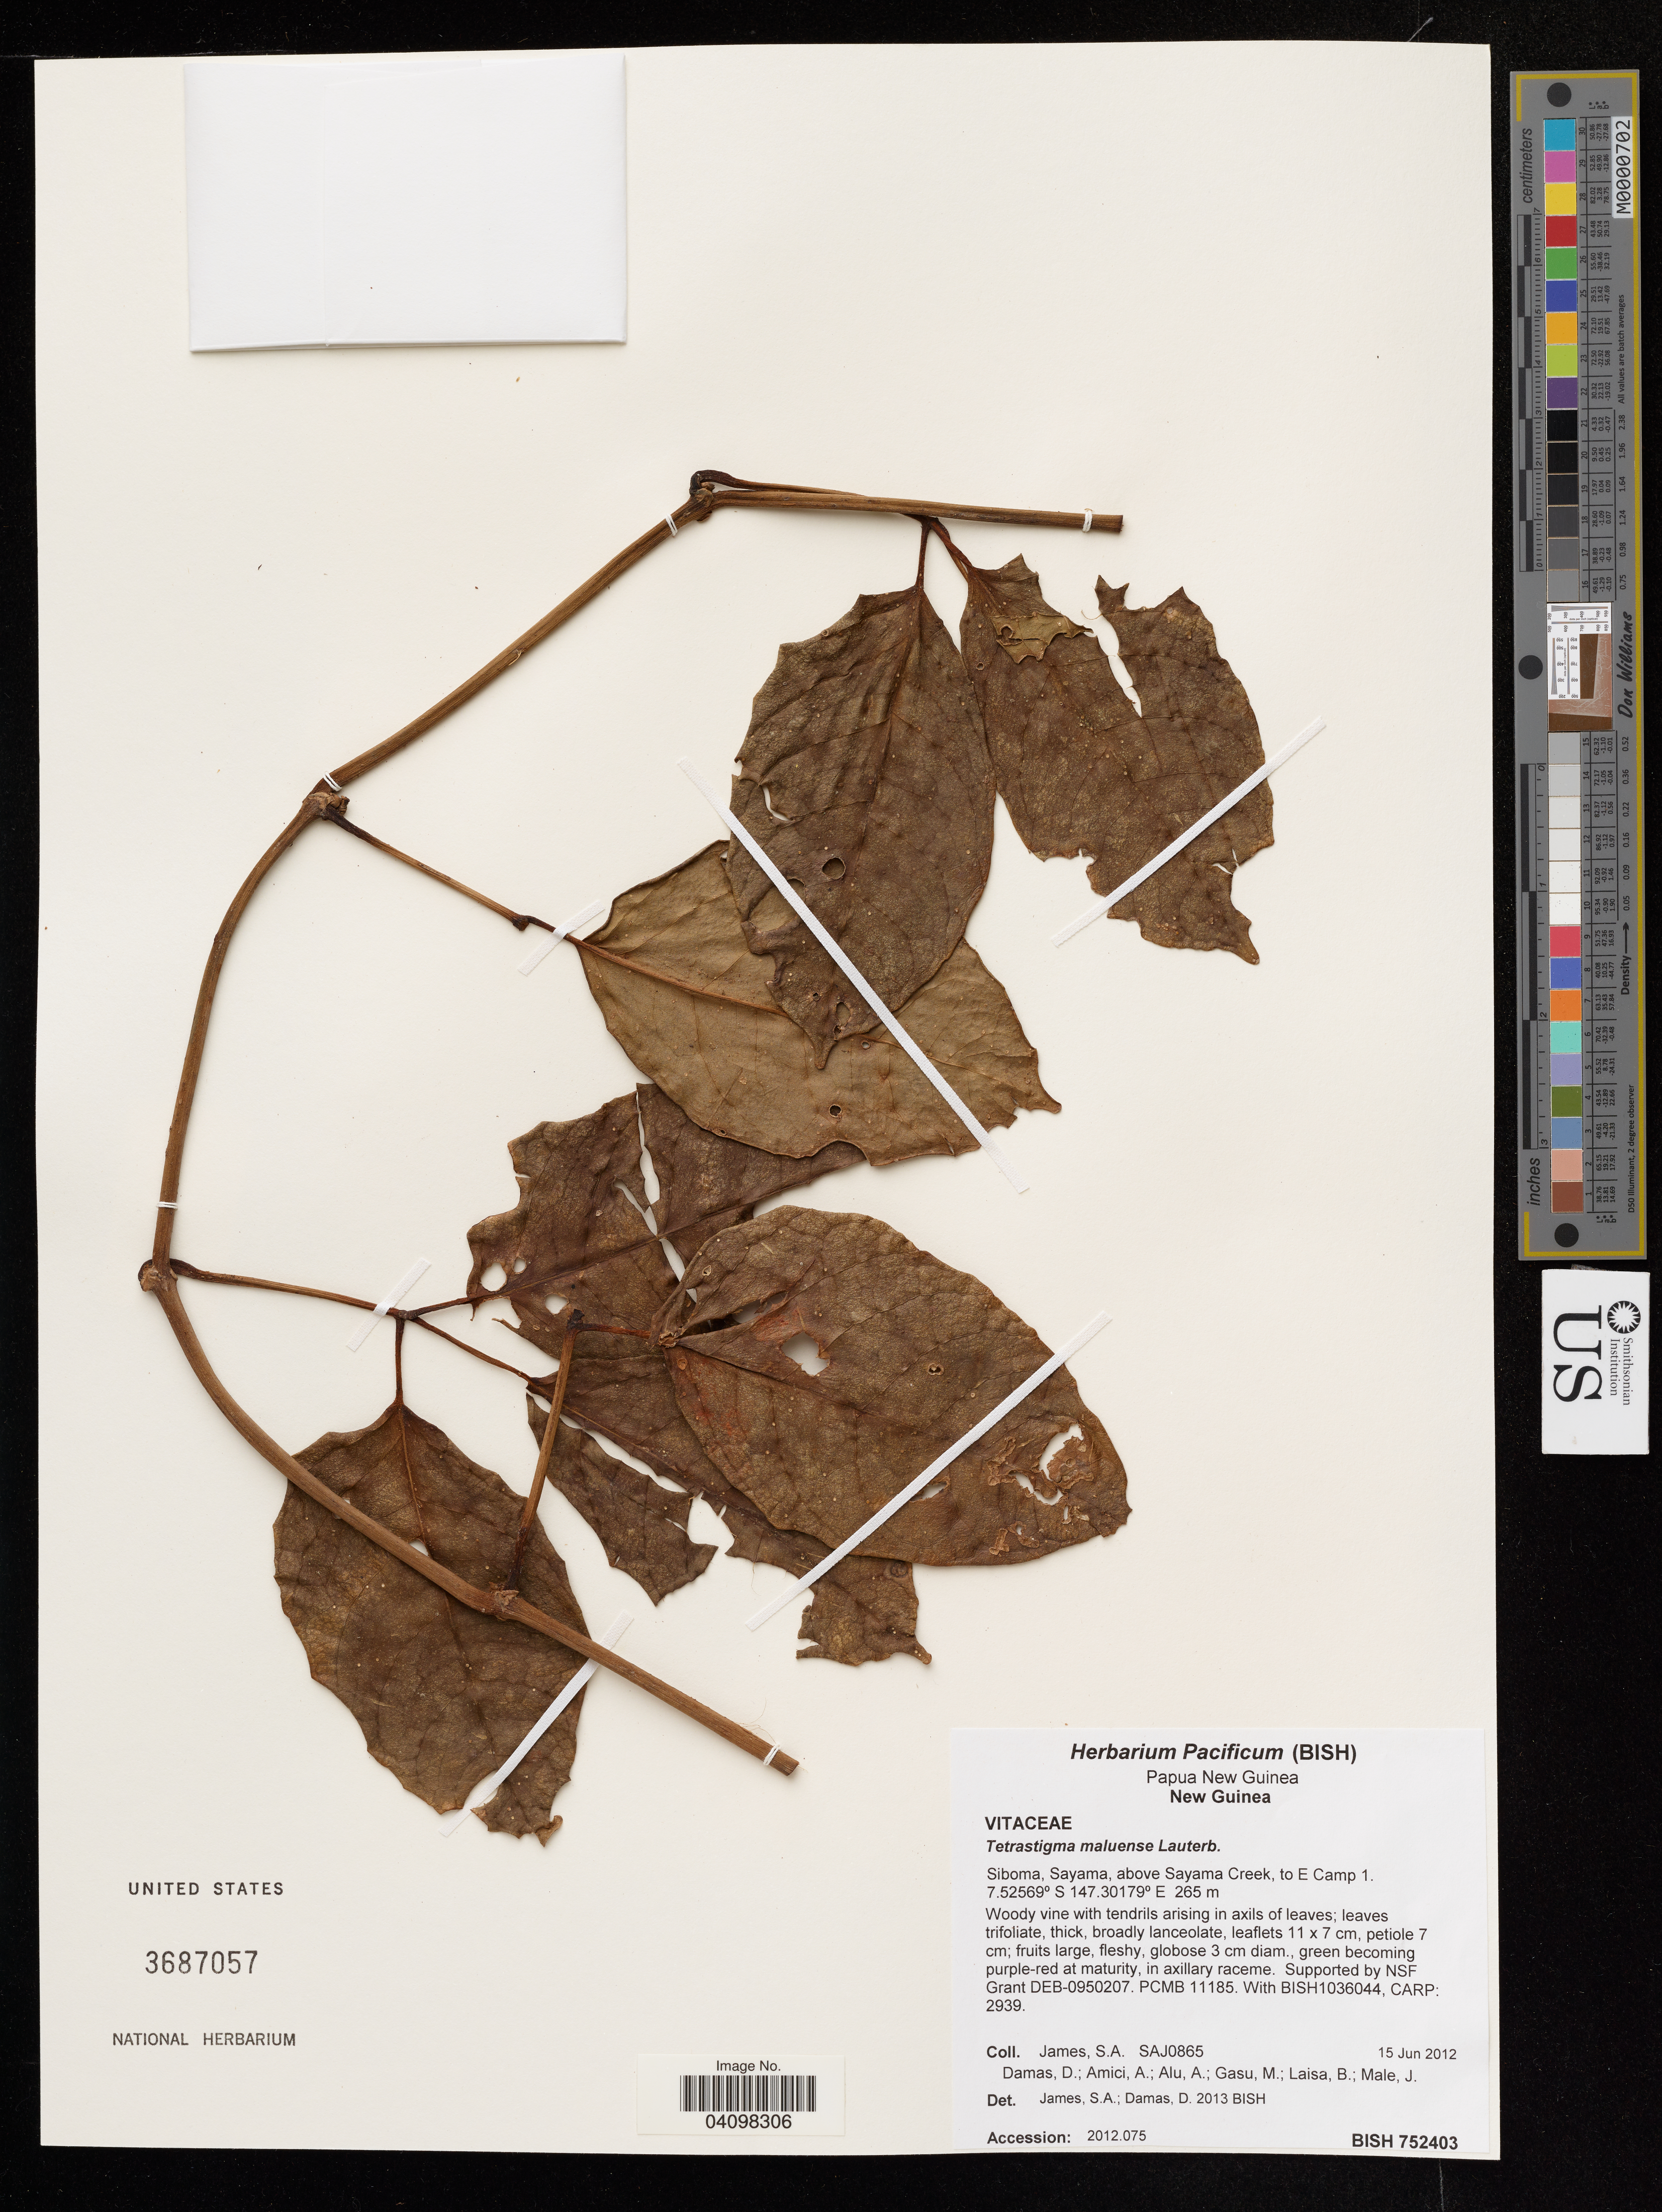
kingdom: Plantae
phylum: Tracheophyta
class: Magnoliopsida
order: Vitales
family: Vitaceae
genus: Tetrastigma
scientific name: Tetrastigma maluense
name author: Lauterb.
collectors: S. James, D. Damas, A. Amici & M. Gasu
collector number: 0865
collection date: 2012-06-15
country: Papua New Guinea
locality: Siboma, Sayama, above Sayama Creek, to E Camp 1.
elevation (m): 265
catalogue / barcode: US 3687057